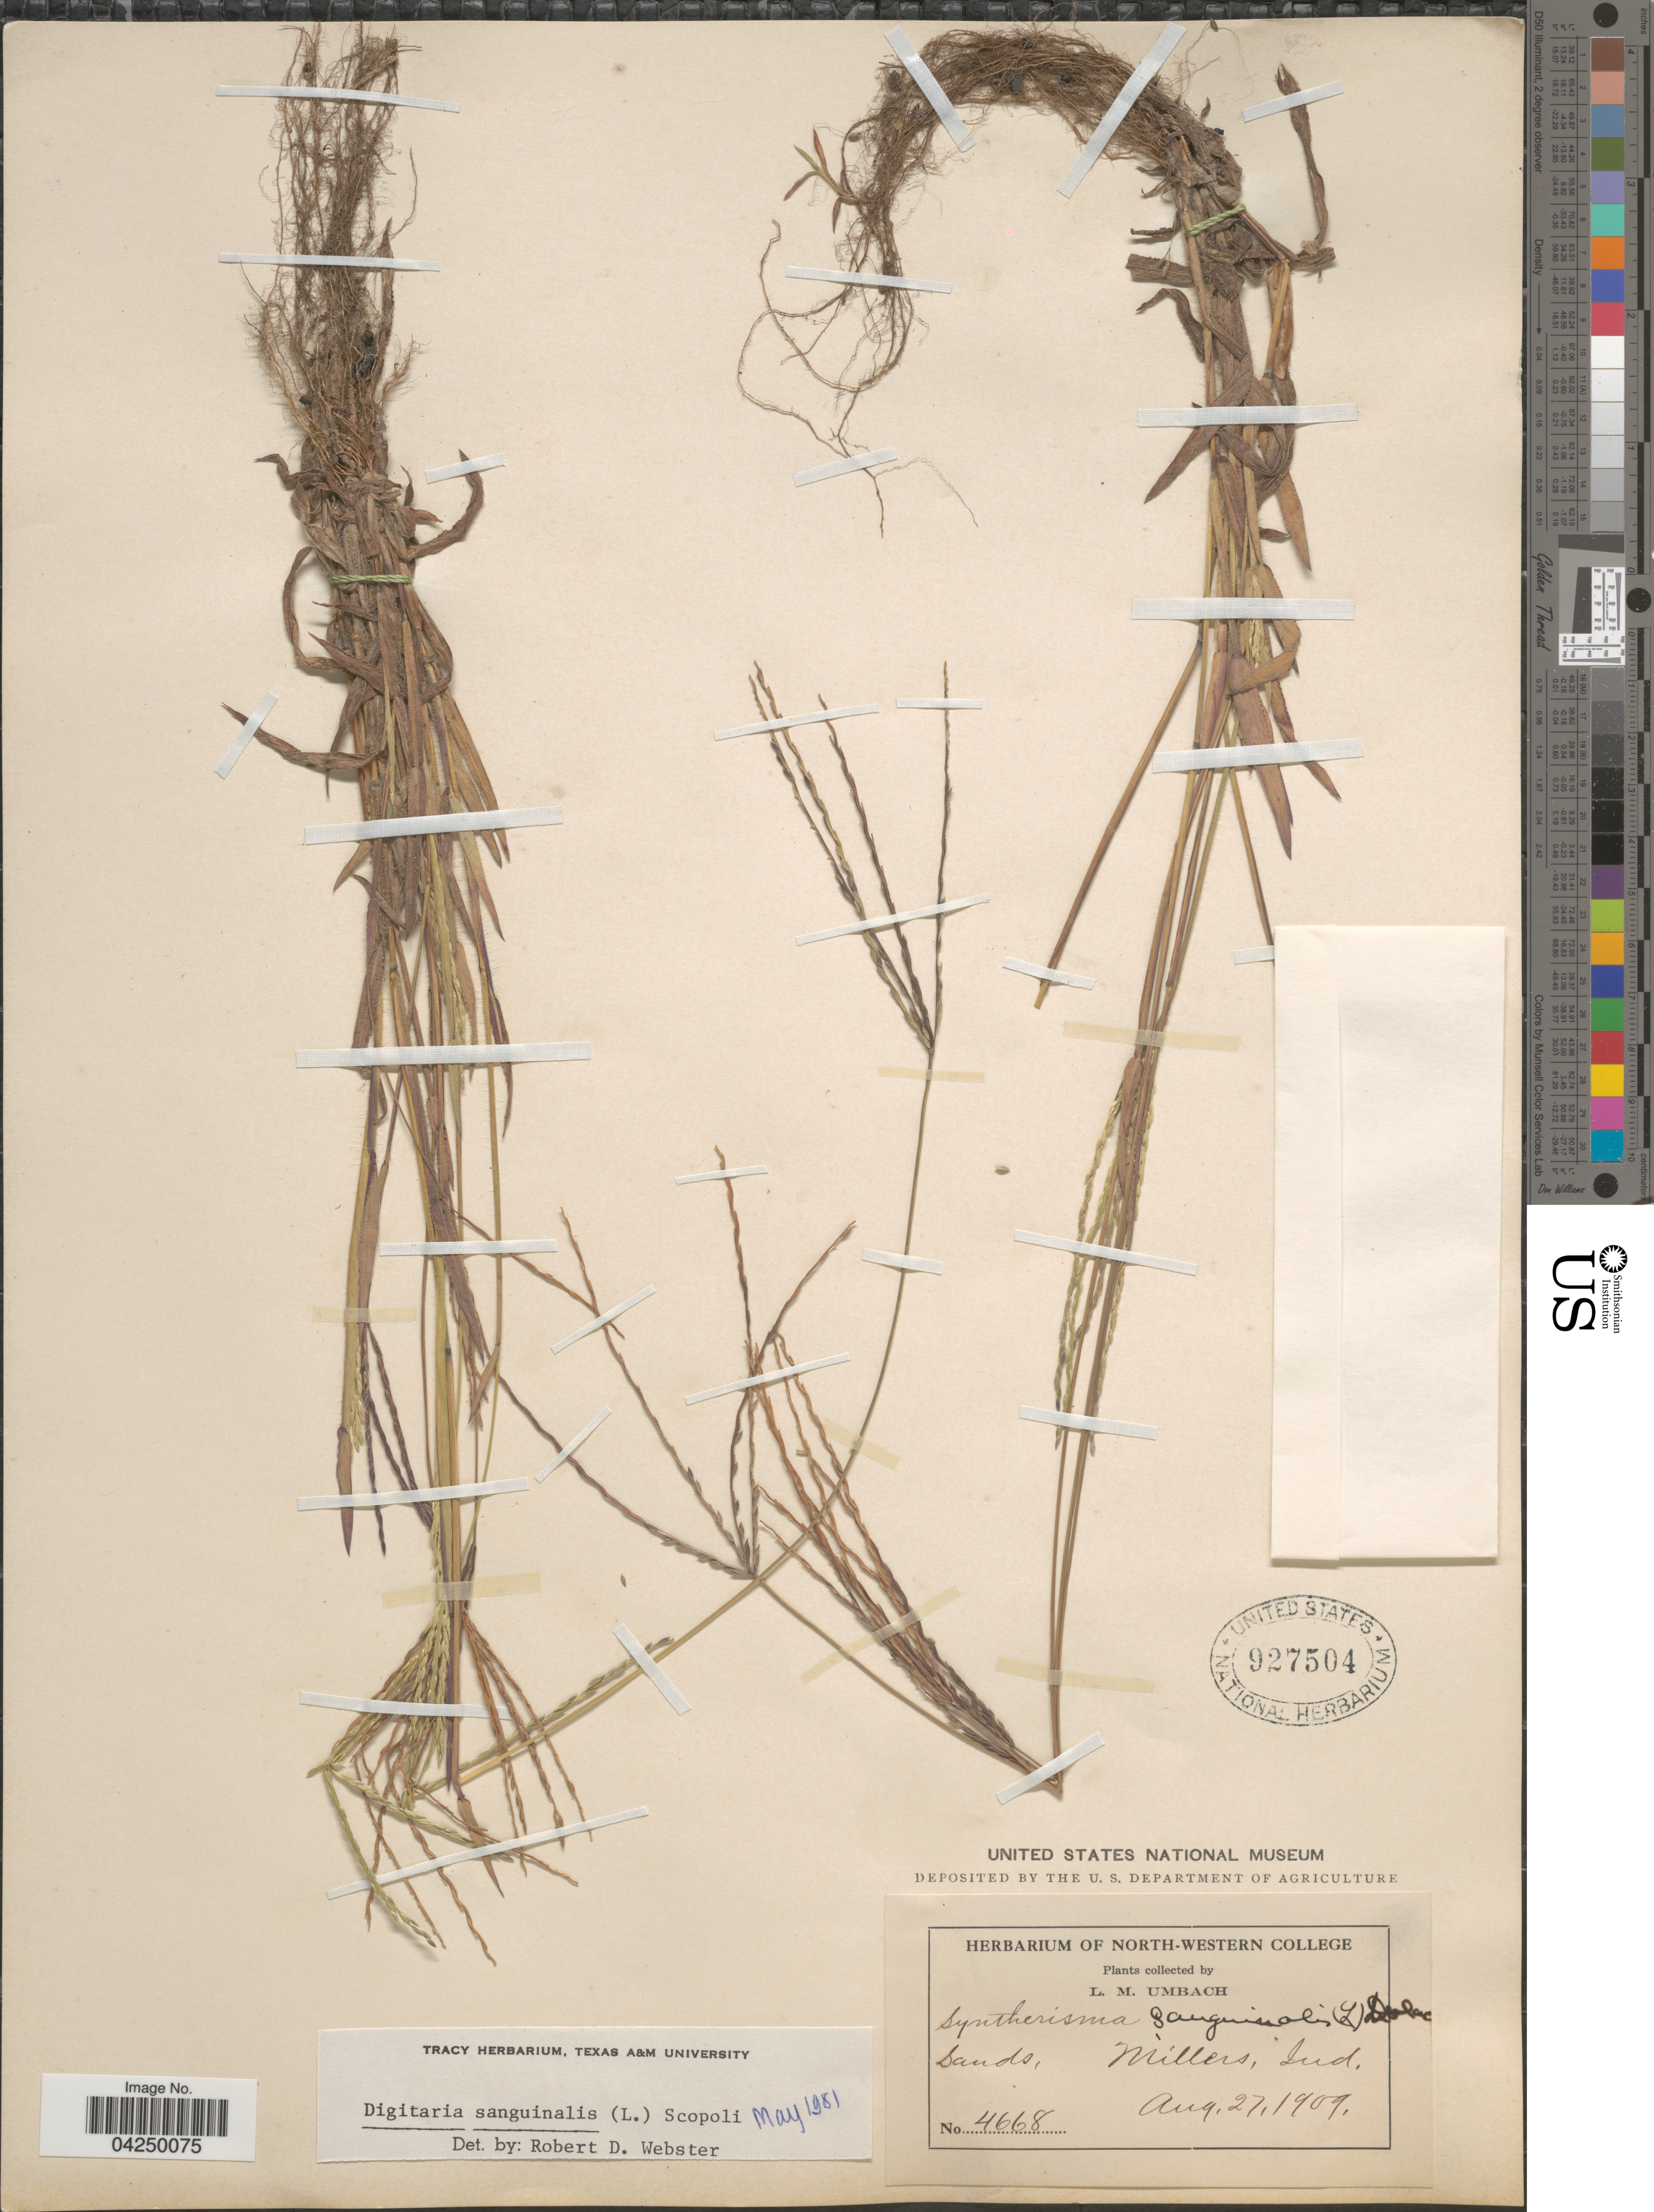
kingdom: Plantae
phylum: Tracheophyta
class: Liliopsida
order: Poales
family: Poaceae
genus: Digitaria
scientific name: Digitaria sanguinalis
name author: (L.) Scop.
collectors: L. M. Umbach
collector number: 4668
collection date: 1909-08-27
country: United States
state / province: Indiana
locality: Millers.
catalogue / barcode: US 927504